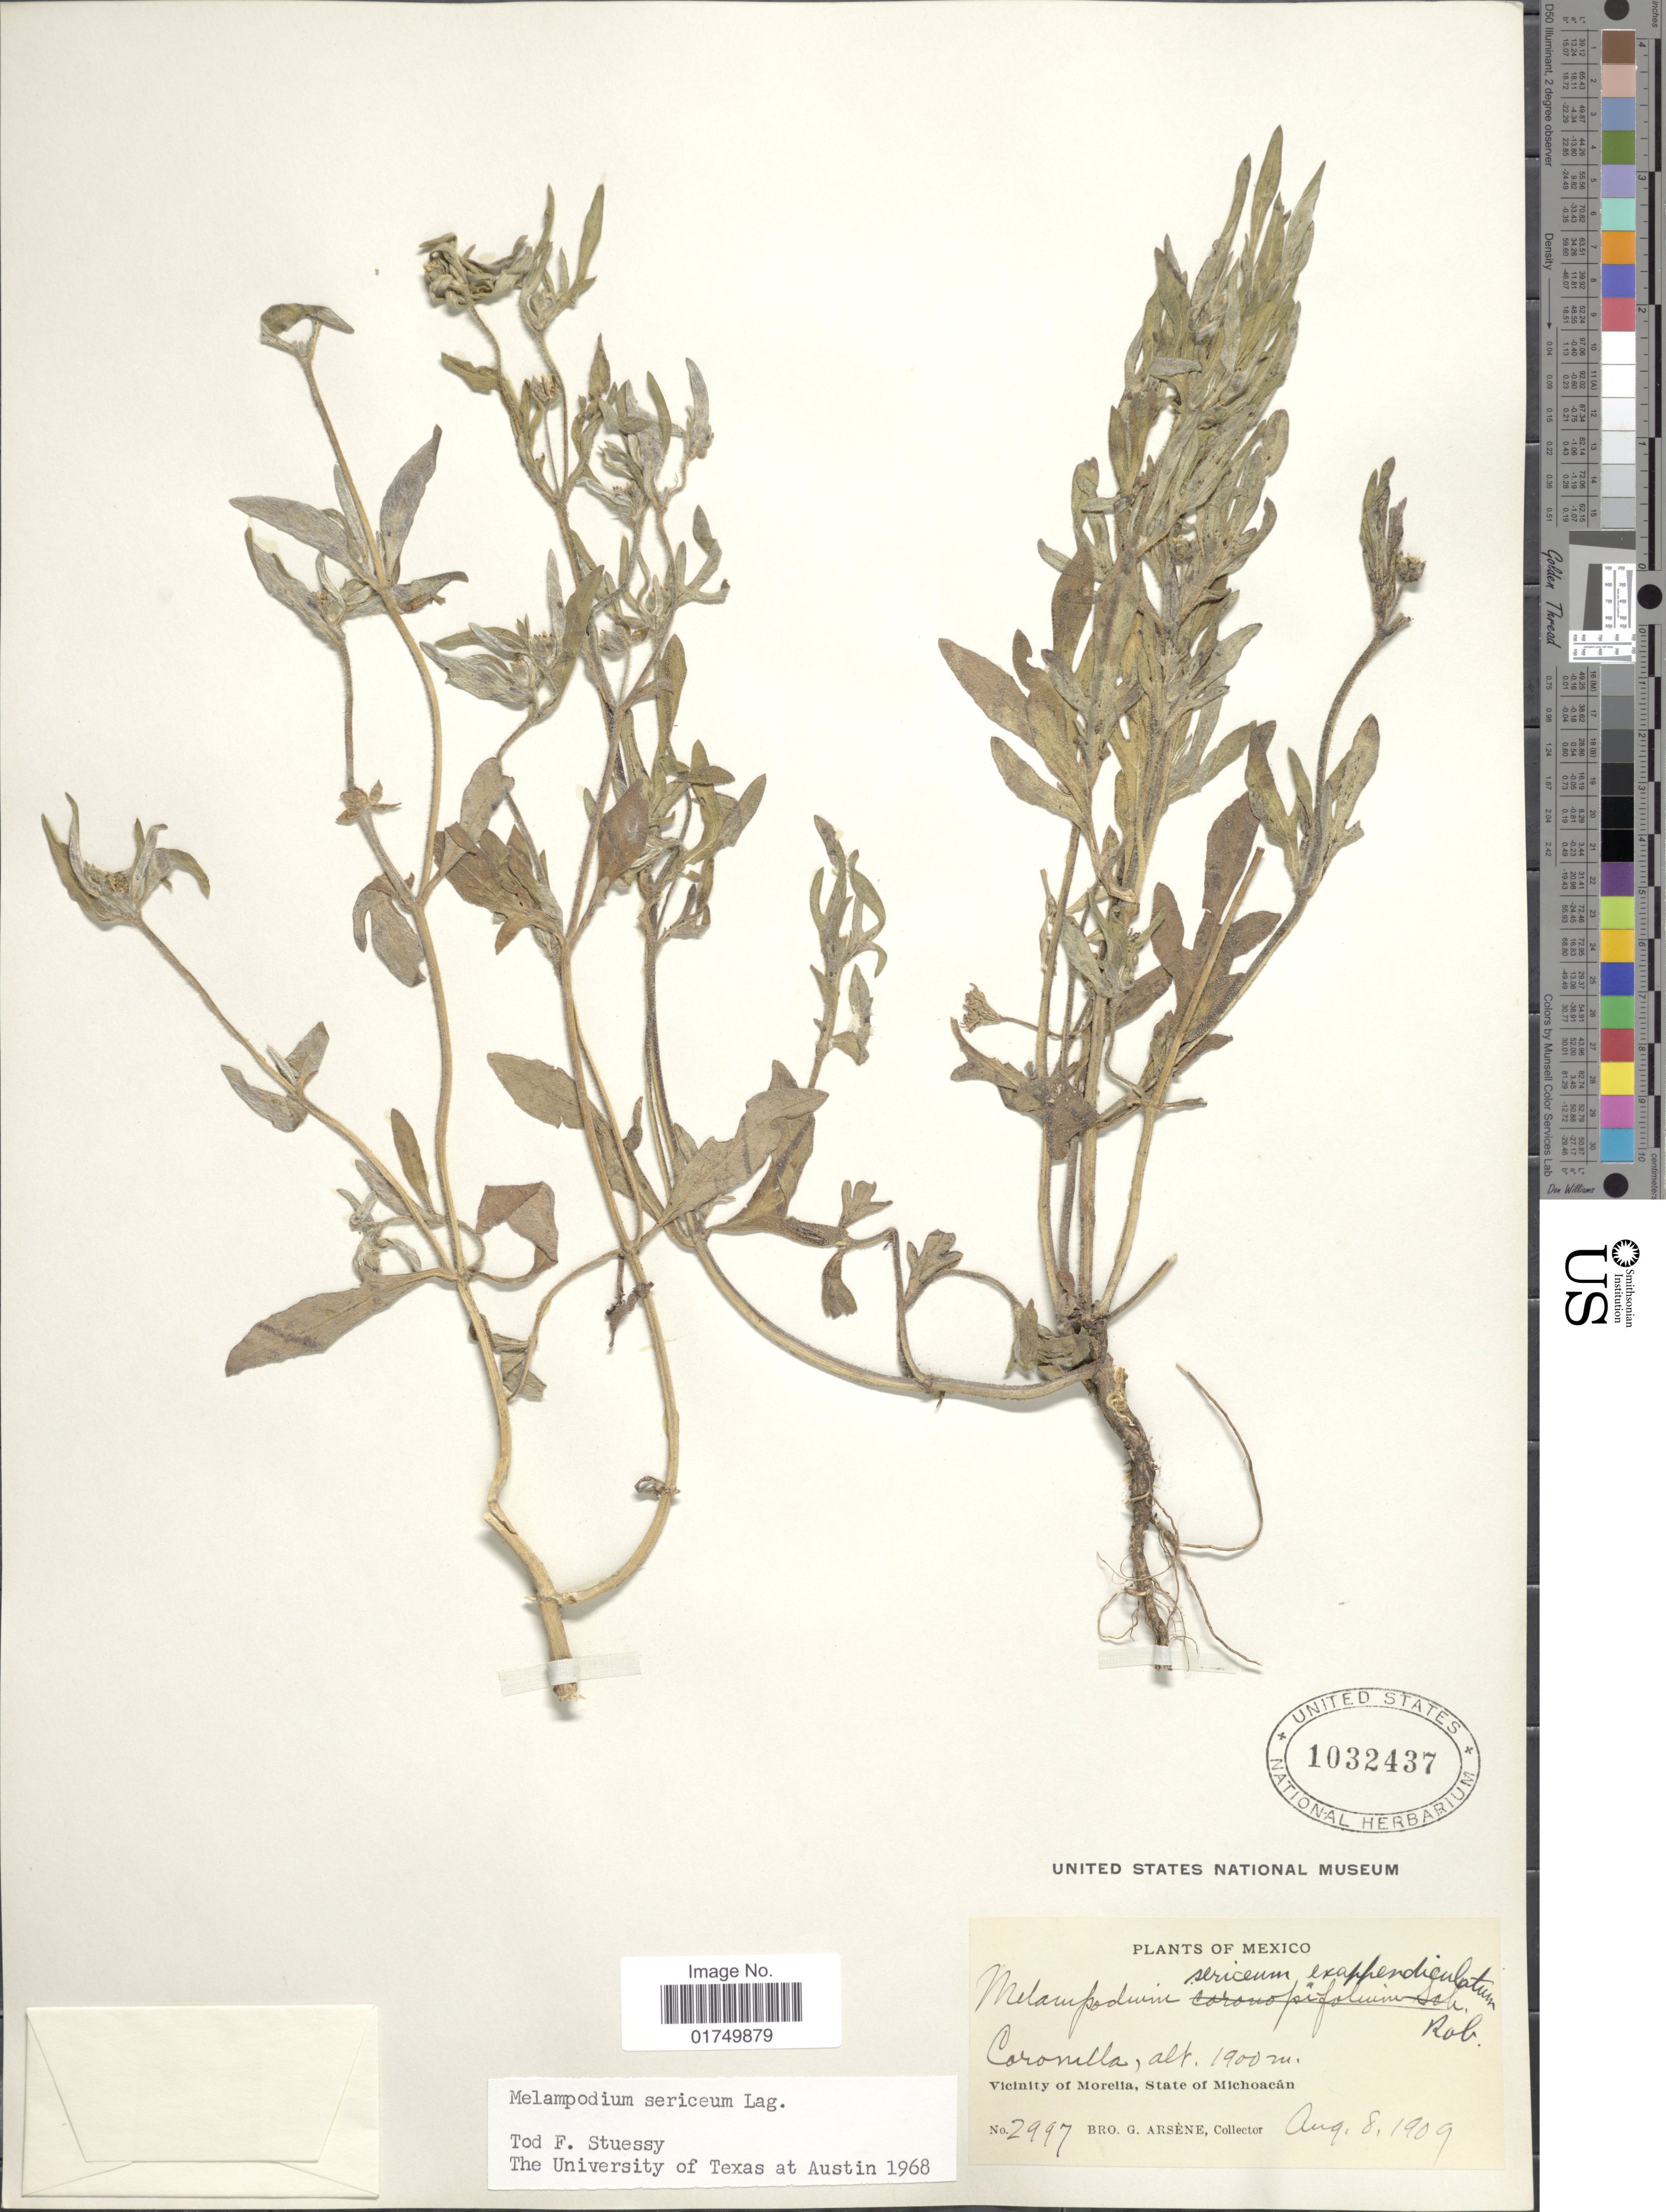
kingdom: Plantae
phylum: Tracheophyta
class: Magnoliopsida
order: Asterales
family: Asteraceae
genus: Melampodium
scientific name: Melampodium sericeum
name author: Kunth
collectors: Bro. G. Arsène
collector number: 2997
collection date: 1909-08-08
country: Mexico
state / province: Michoacán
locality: Coronilla. Vicinity of Morelia, State of Michoacán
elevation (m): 1900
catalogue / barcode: US 1032437